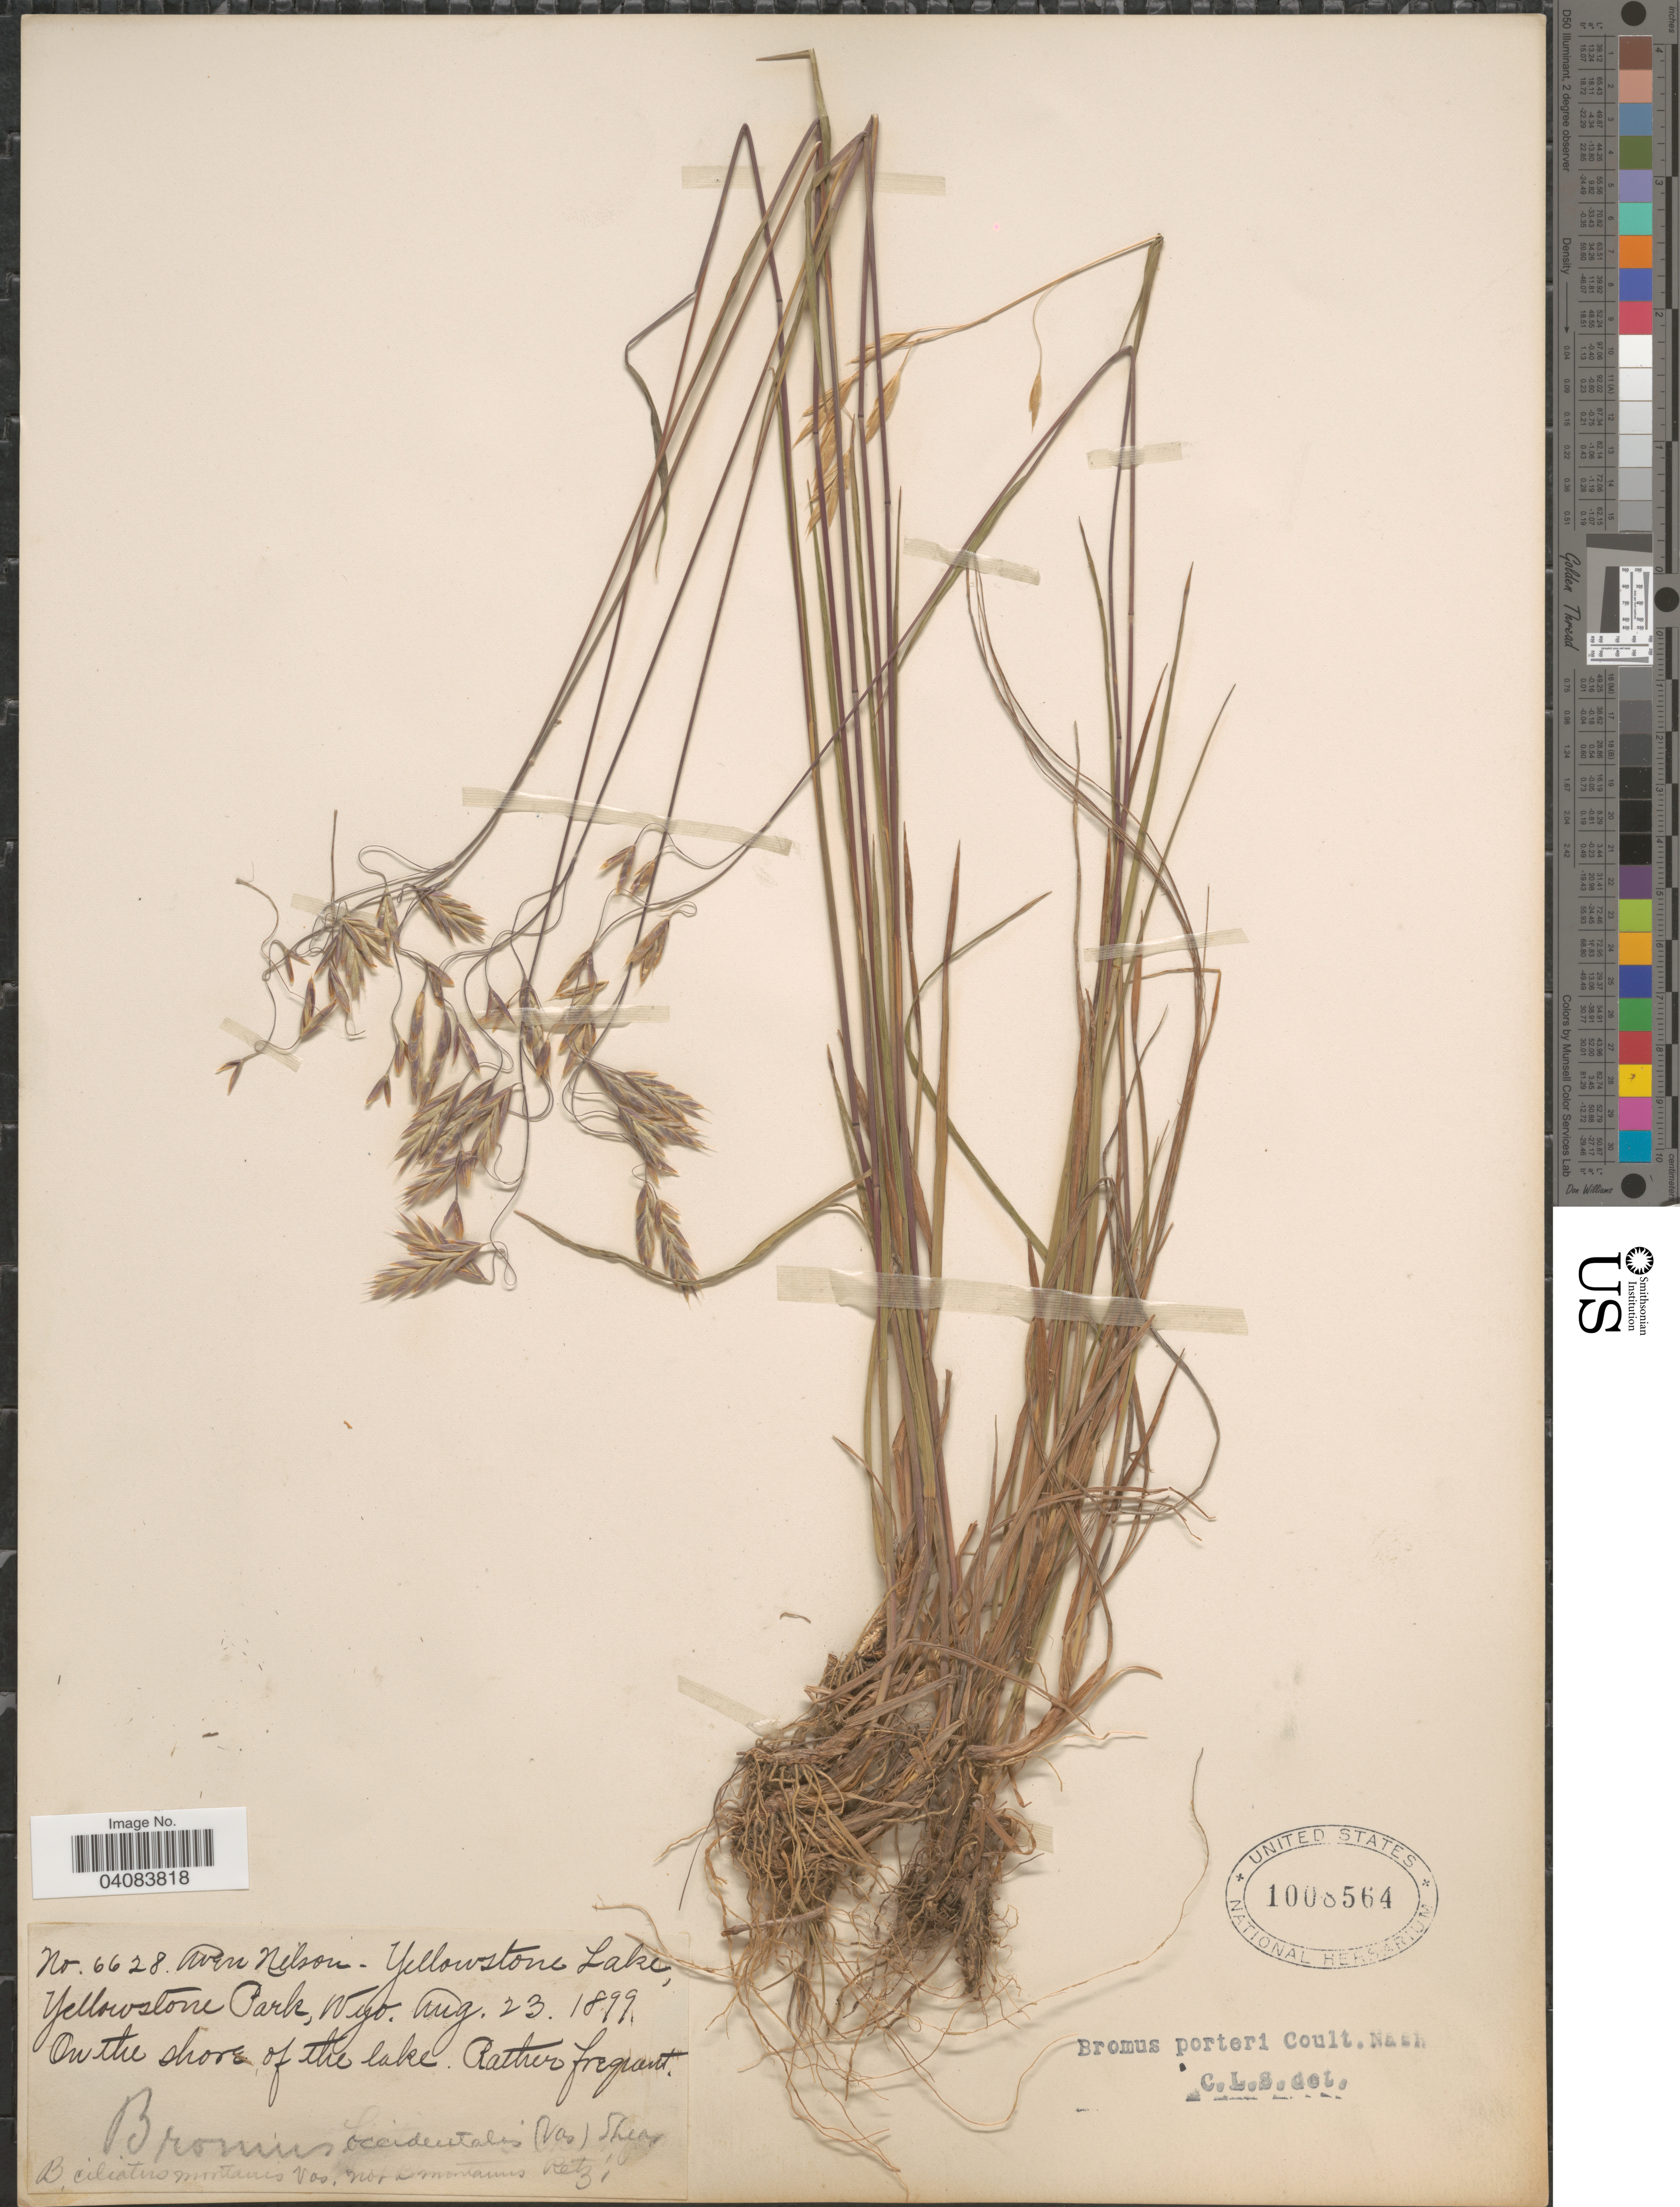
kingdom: Plantae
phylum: Tracheophyta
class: Liliopsida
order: Poales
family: Poaceae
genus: Bromus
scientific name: Bromus porteri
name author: (J.M. Coult.) Nash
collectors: A. Nelson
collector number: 6628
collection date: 1899-08-23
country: United States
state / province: Wyoming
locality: Yellowstone Lake, Yellowstone Park. On the shore of the lake.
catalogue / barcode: US 1008564